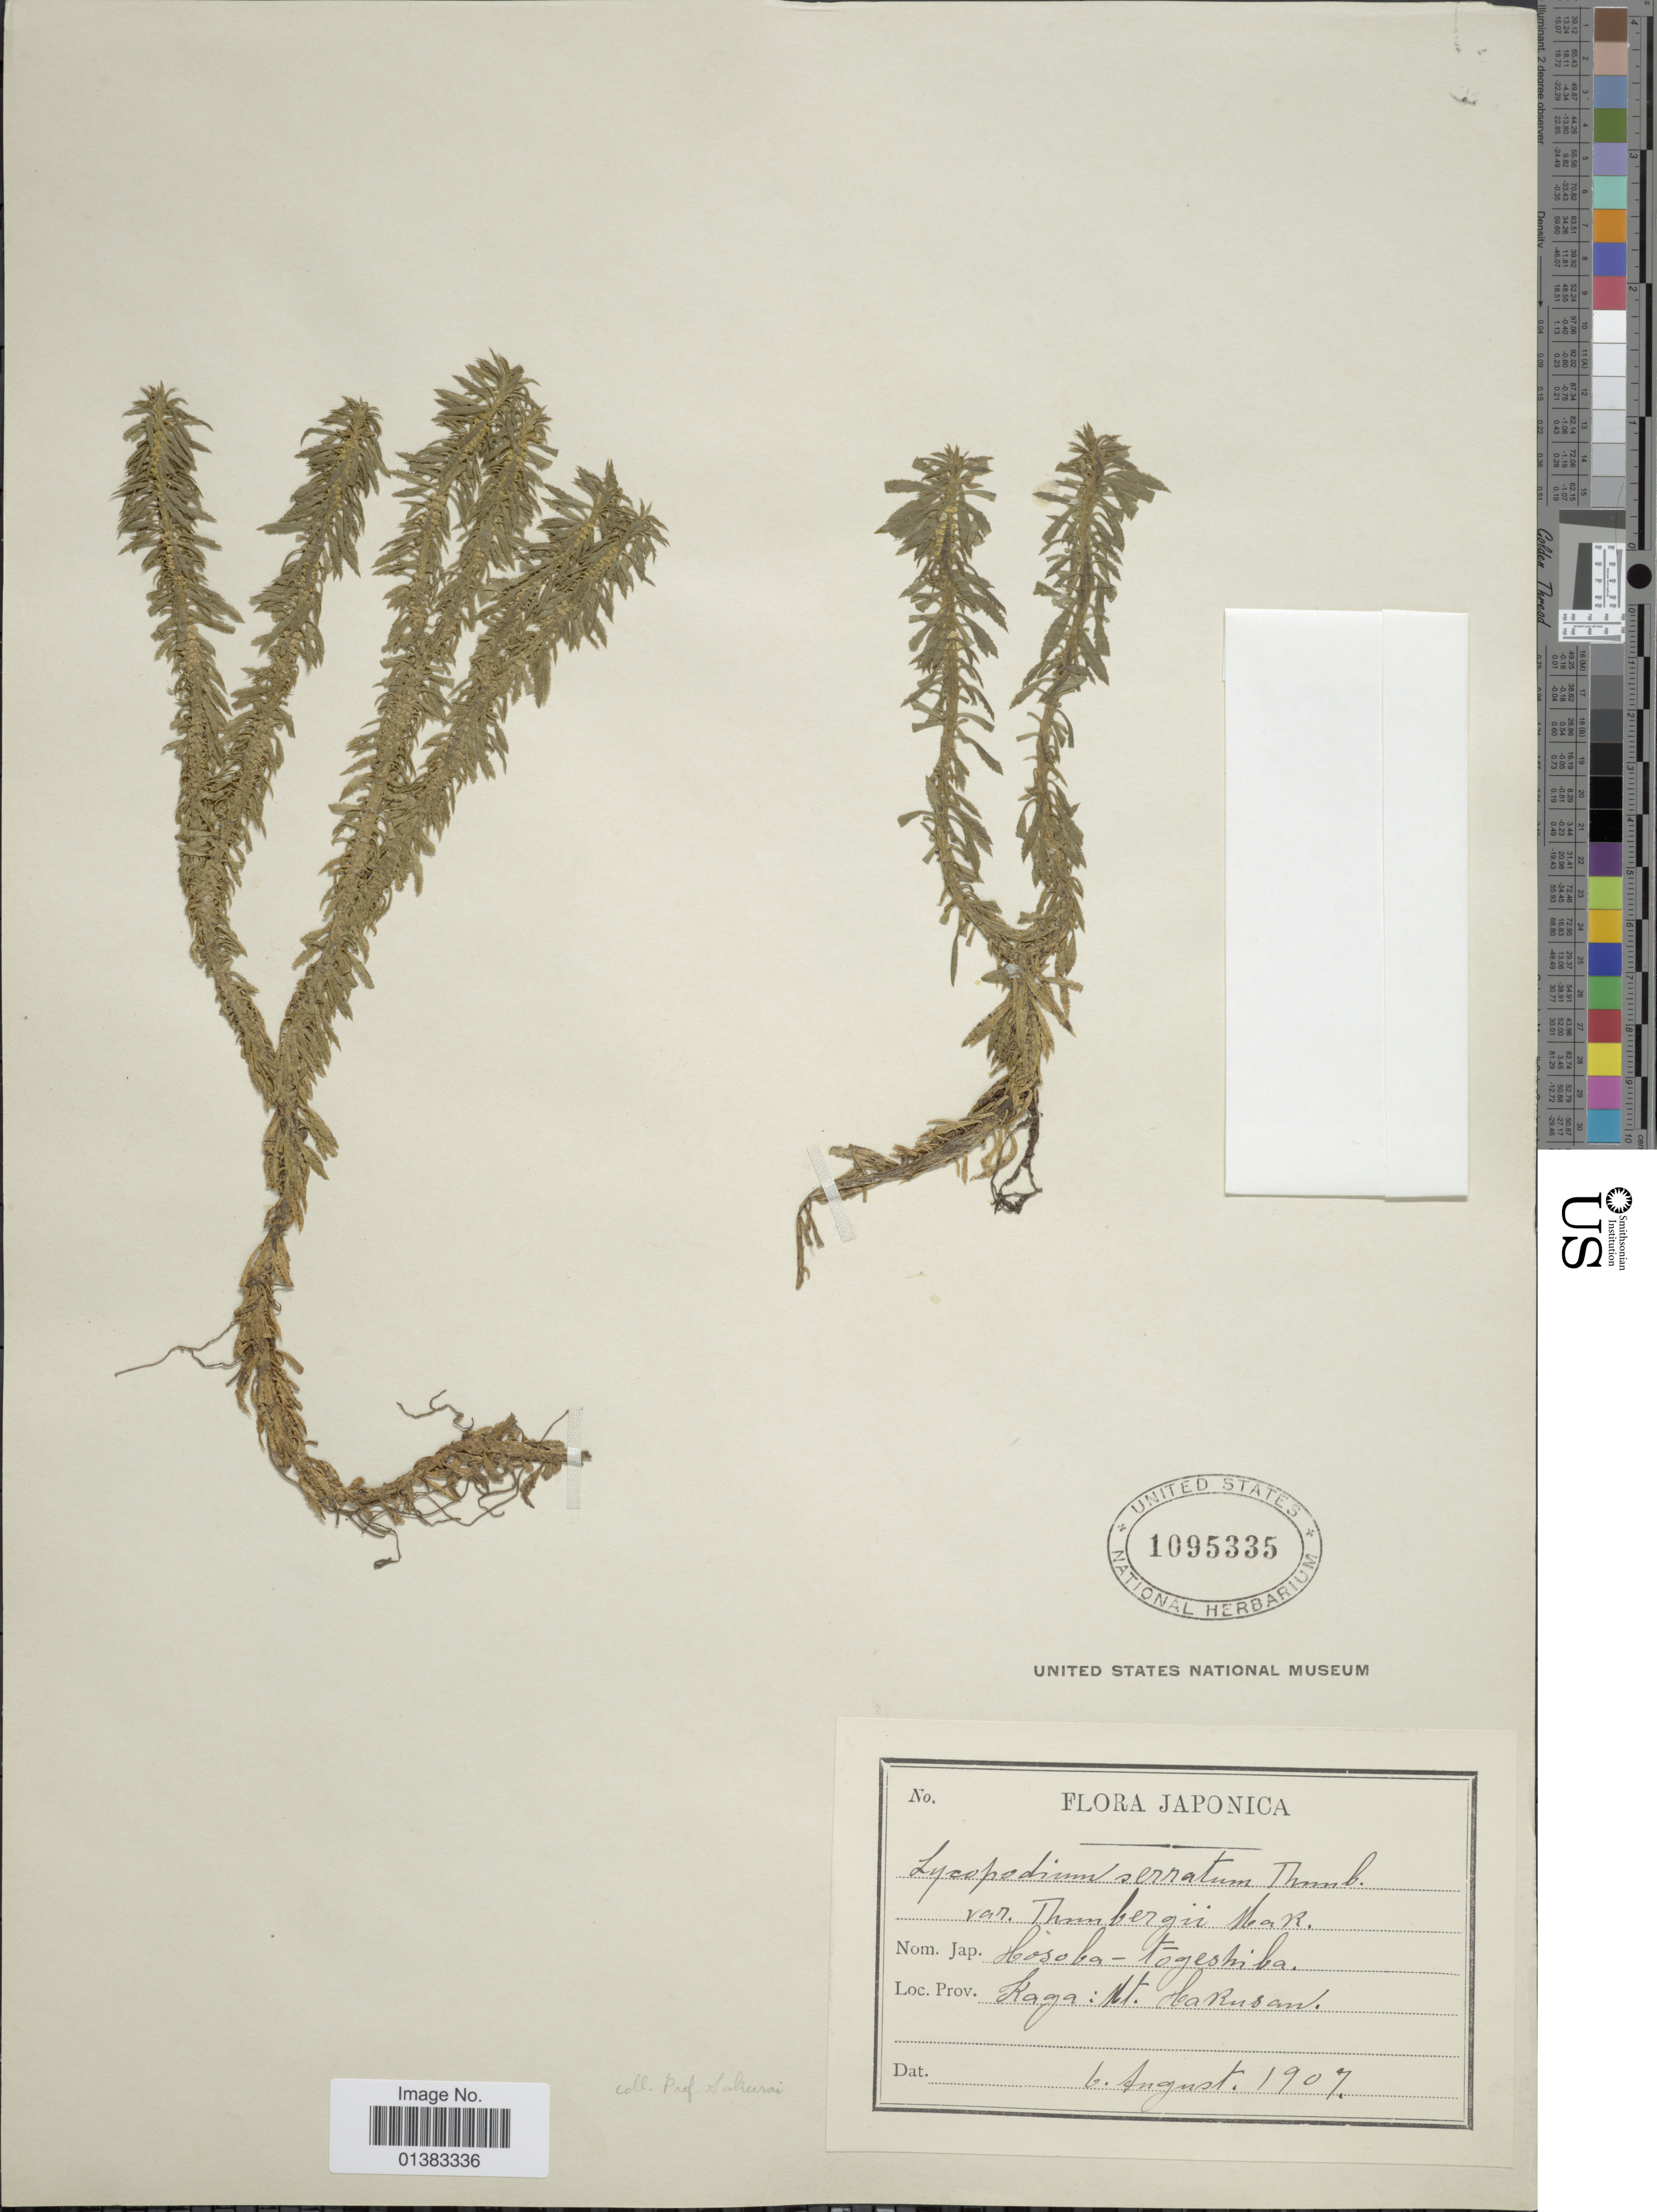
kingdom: Plantae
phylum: Tracheophyta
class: Lycopodiopsida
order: Lycopodiales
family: Lycopodiaceae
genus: Huperzia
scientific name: Huperzia serrata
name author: (Thunb.) Trevis.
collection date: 1907-08-06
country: Japan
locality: Kaga: Mt. Hakusan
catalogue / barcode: US 1095335